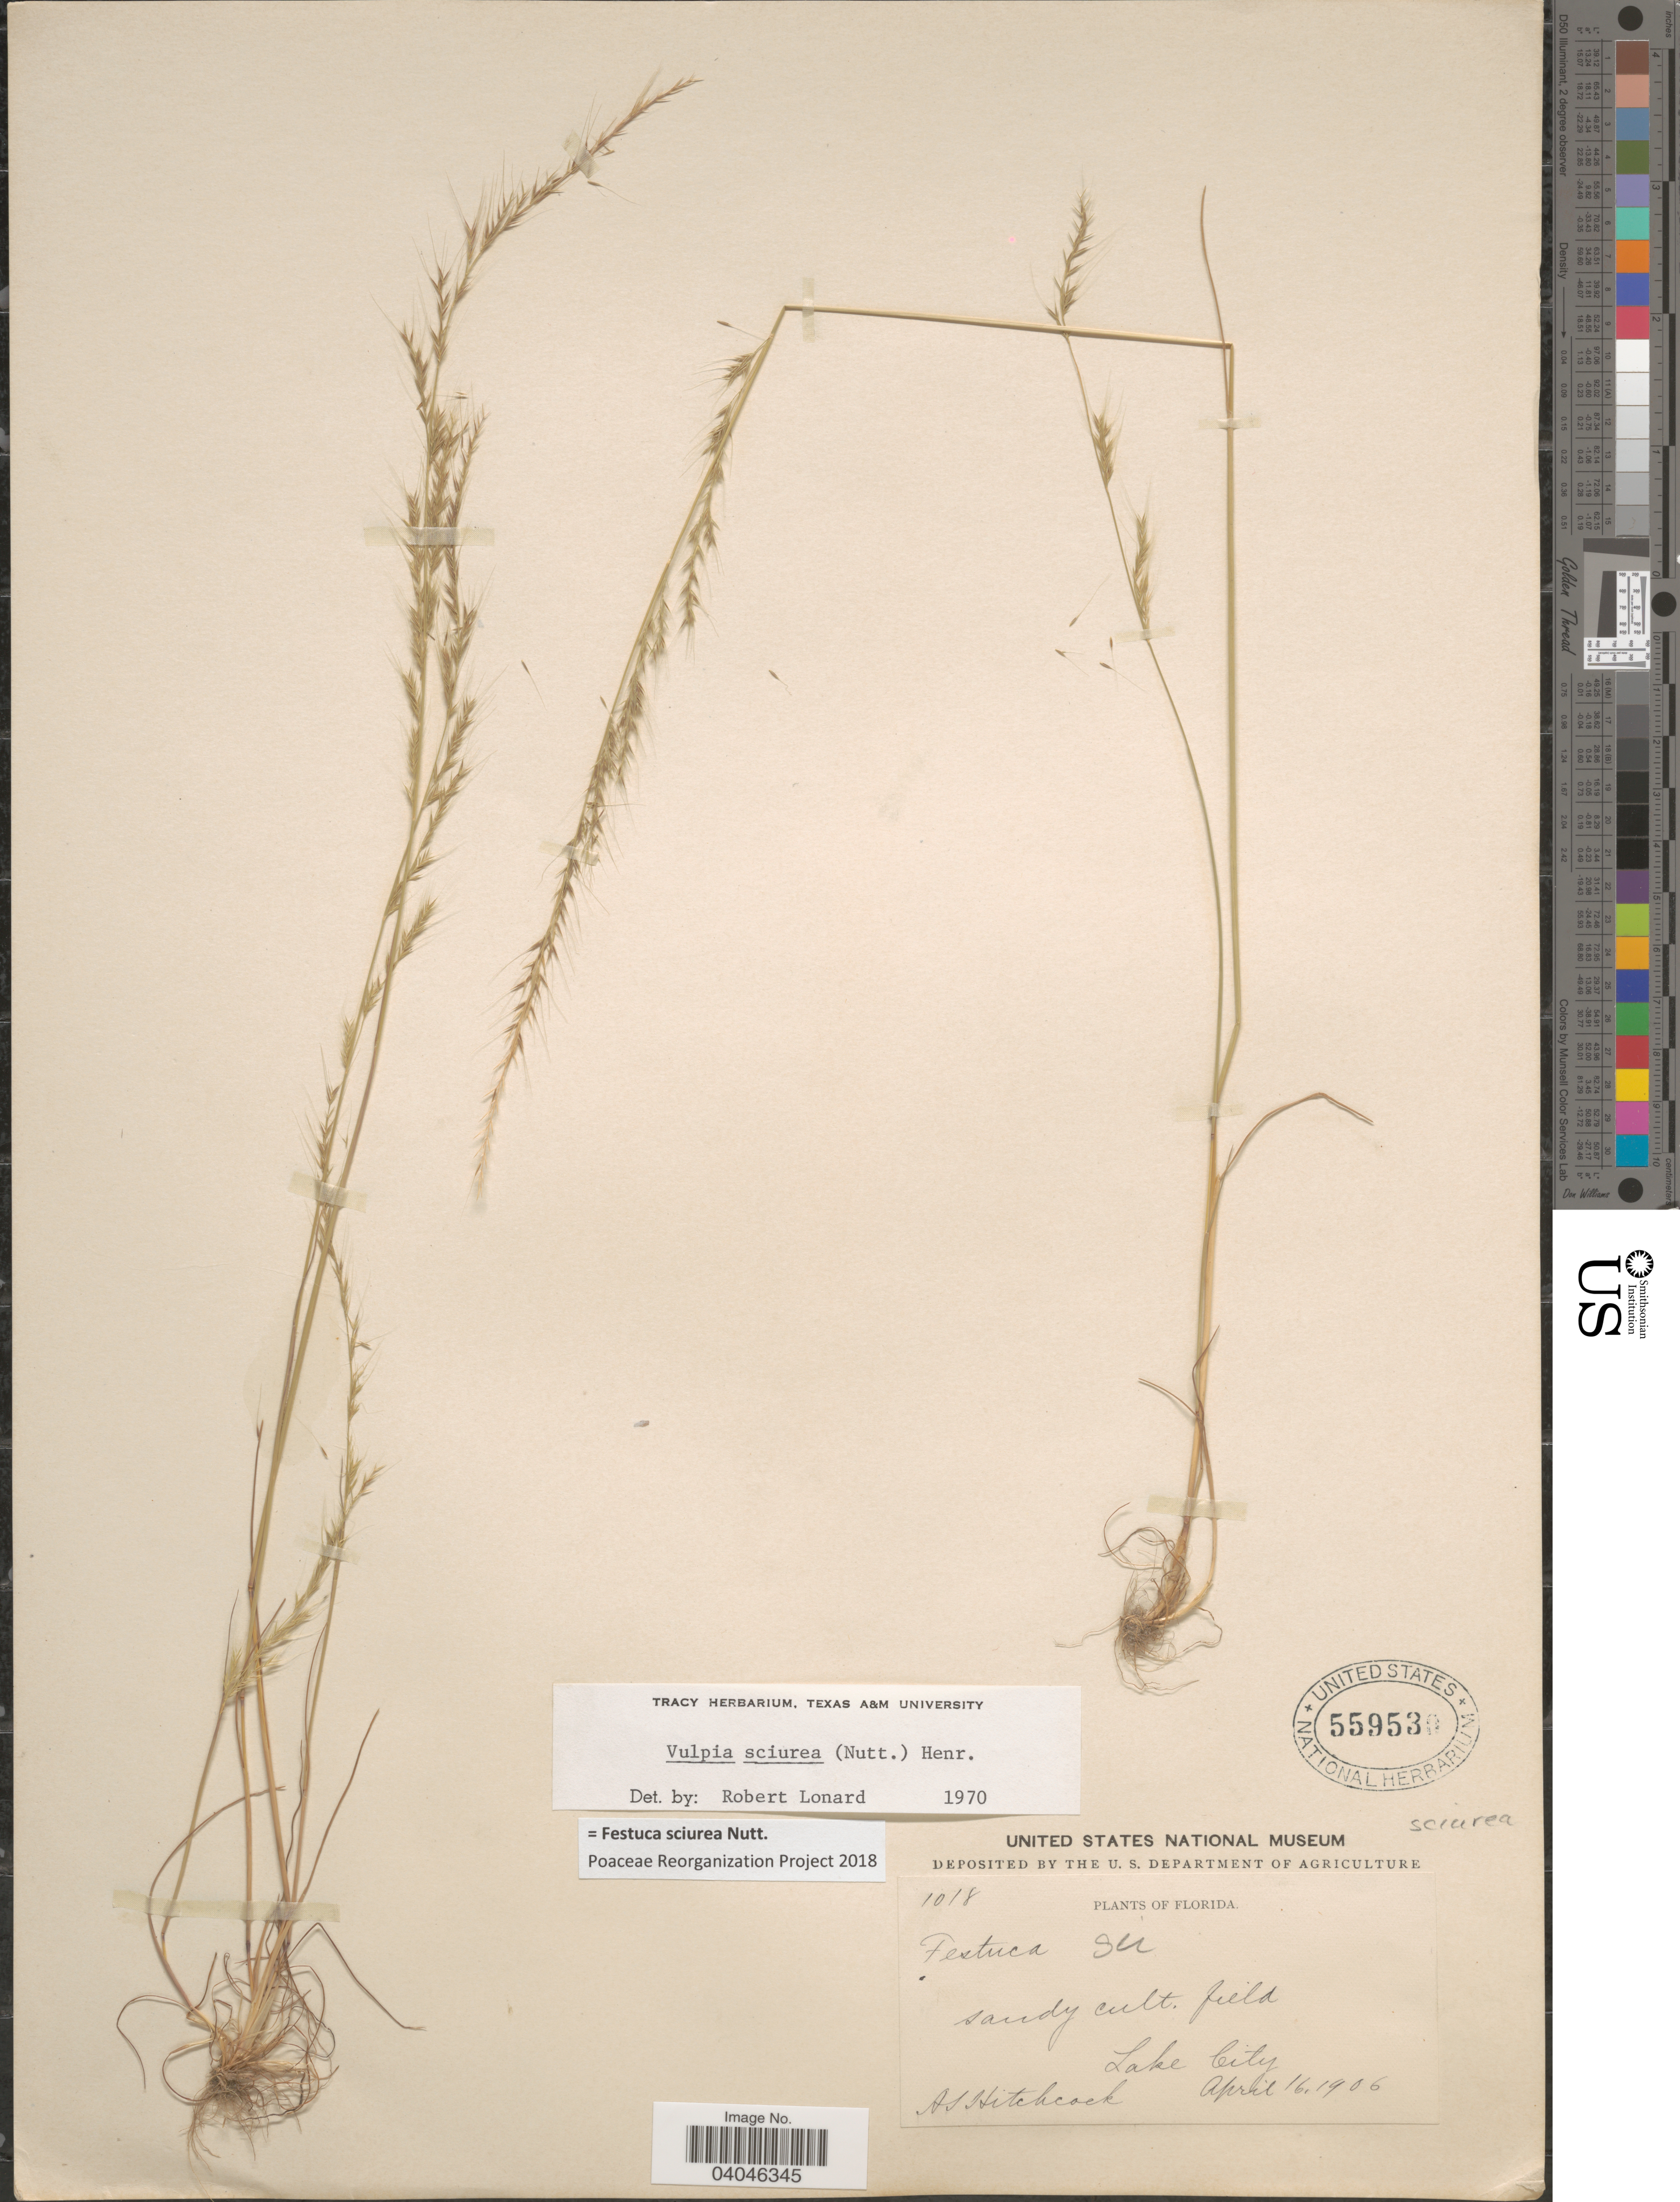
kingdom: Plantae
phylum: Tracheophyta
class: Liliopsida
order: Poales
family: Poaceae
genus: Festuca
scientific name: Festuca sciurea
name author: Nutt.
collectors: A. S. Hitchcock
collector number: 1018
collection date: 1906-04-16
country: United States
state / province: Florida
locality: Lake City.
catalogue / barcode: US 559530